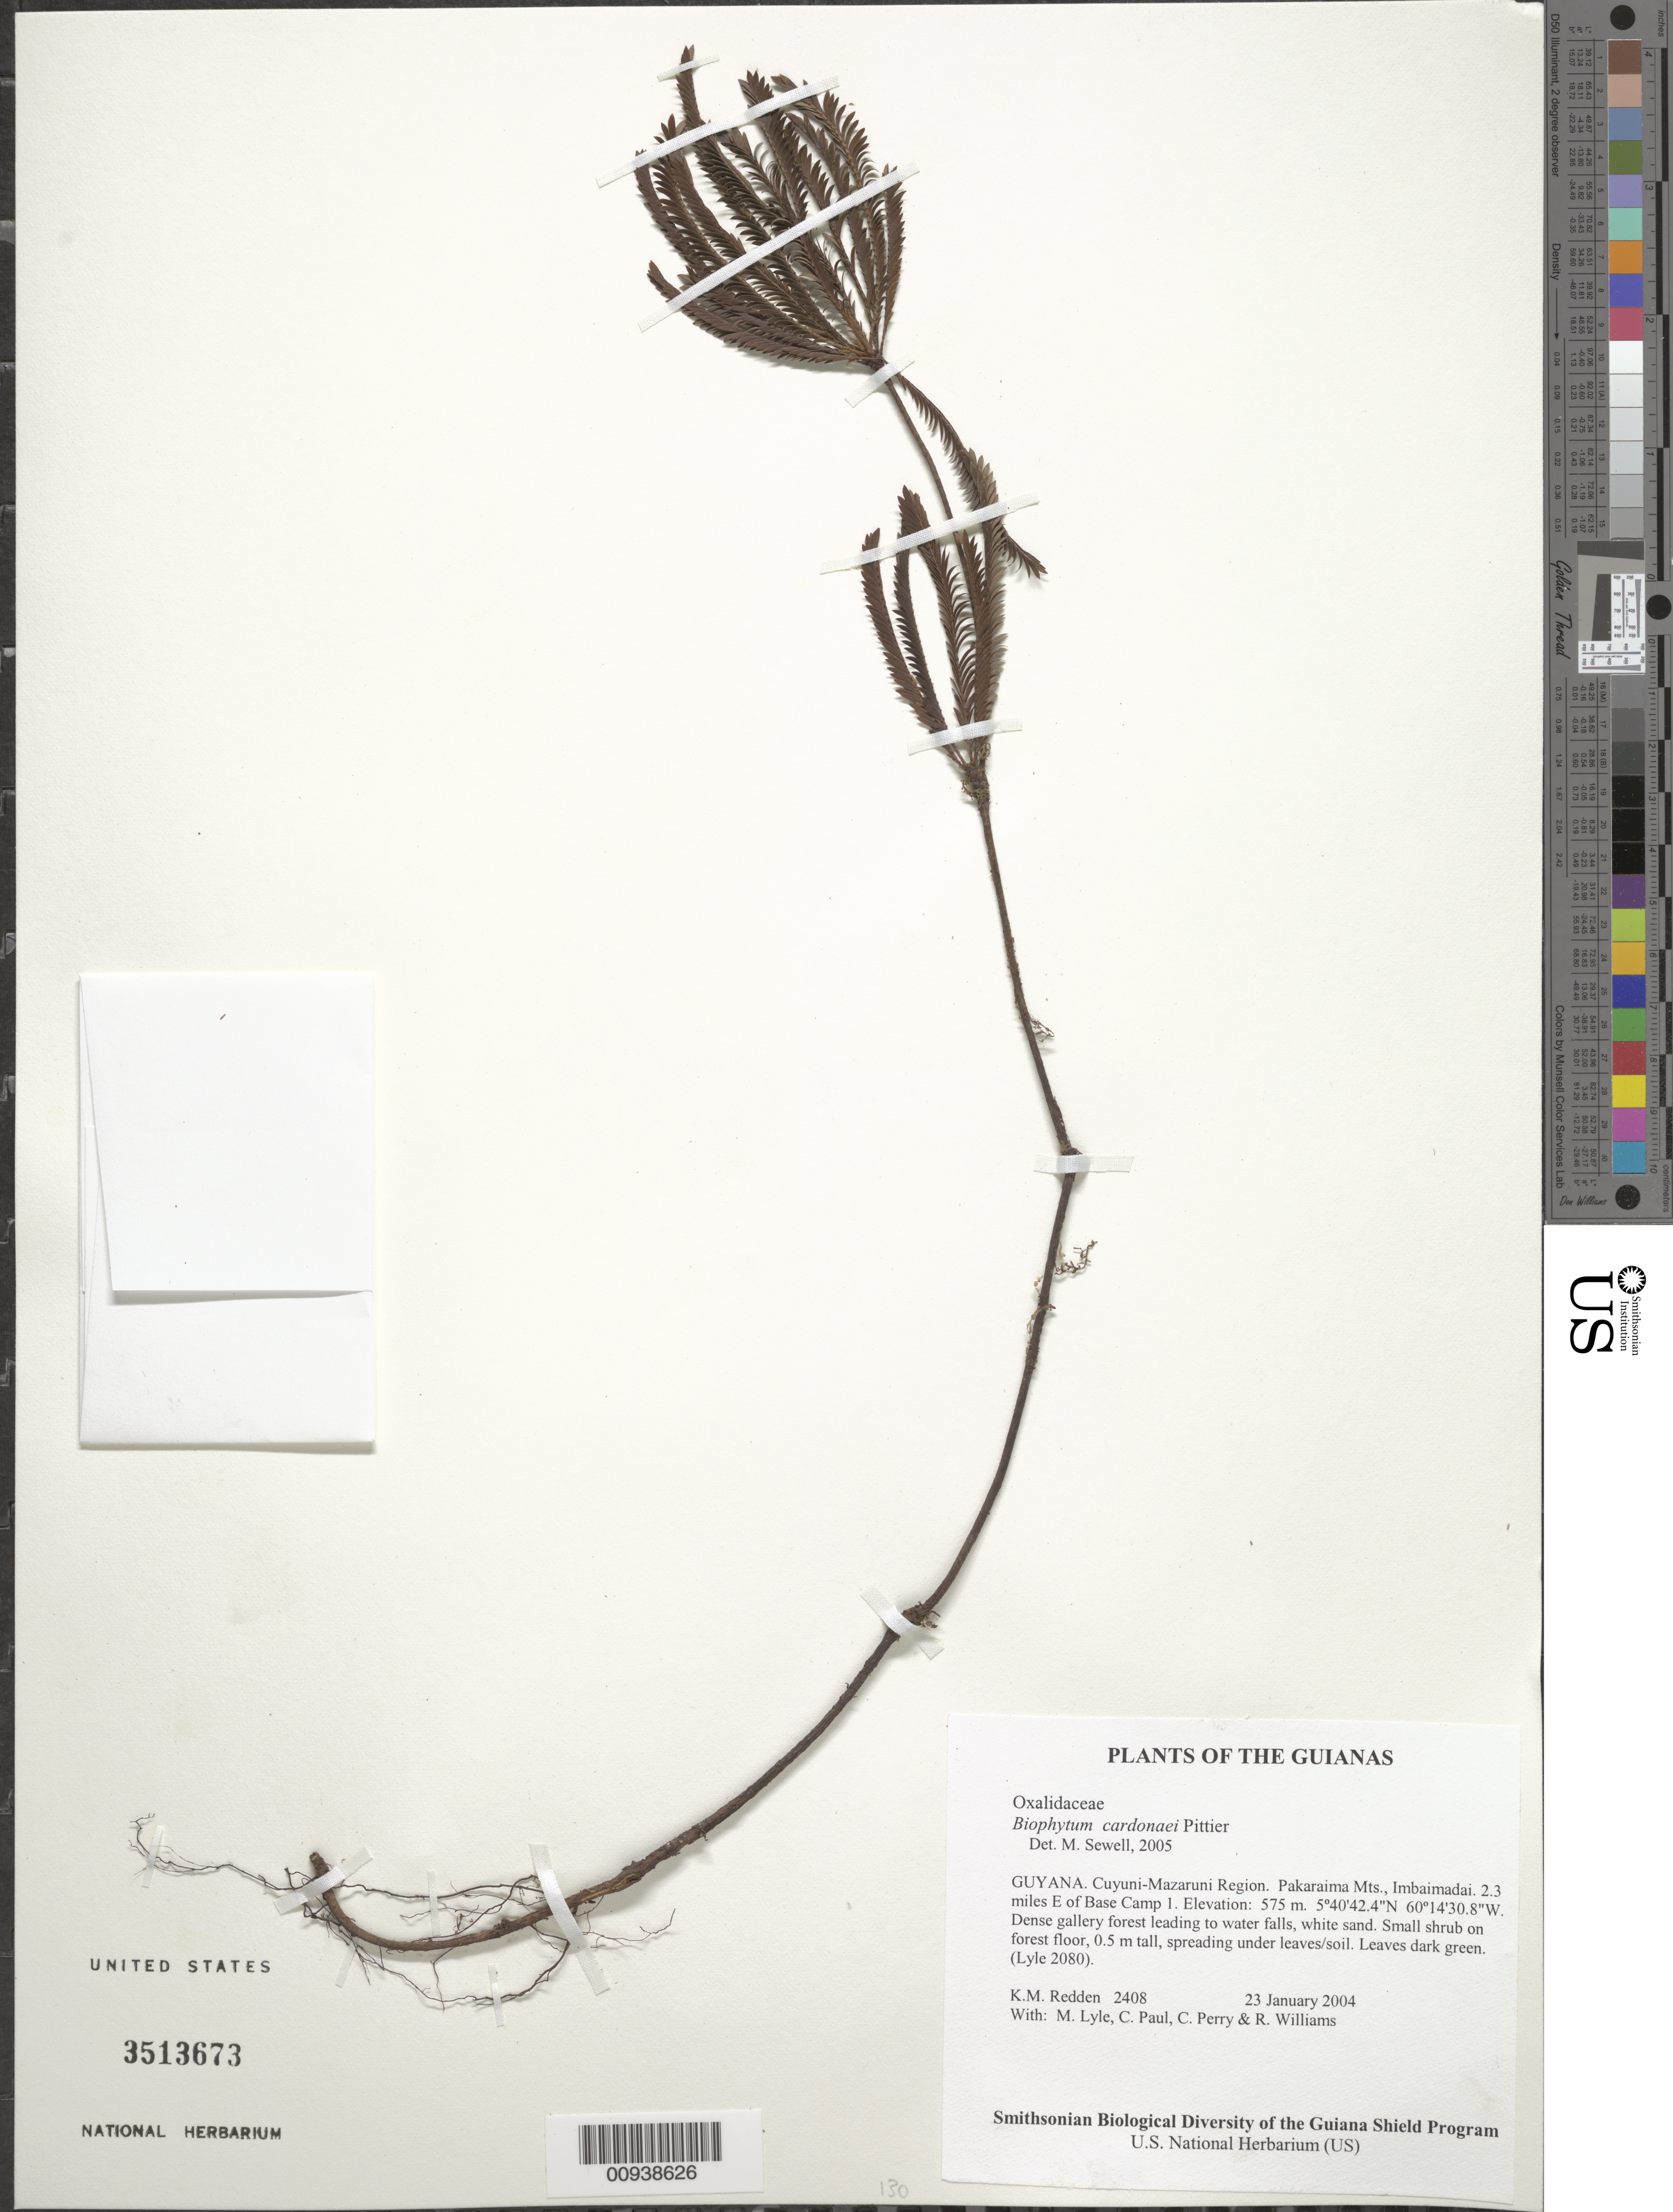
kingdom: Plantae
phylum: Tracheophyta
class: Magnoliopsida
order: Oxalidales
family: Oxalidaceae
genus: Biophytum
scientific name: Biophytum cardonaei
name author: Pittier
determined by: Sewell, M.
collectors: K. M. Redden, M. Lyle, C. Paul, C. Perry & R. Williams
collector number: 2408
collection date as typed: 23 January 2004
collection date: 2004-01-23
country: Guyana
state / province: Cuyuni-Mazaruni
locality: Pakaraima Mts., Imbaimadai. 2.3 miles E of Base Camp 1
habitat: Dense gallery forest leading to waterfalls, white sand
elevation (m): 575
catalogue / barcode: US 3513673